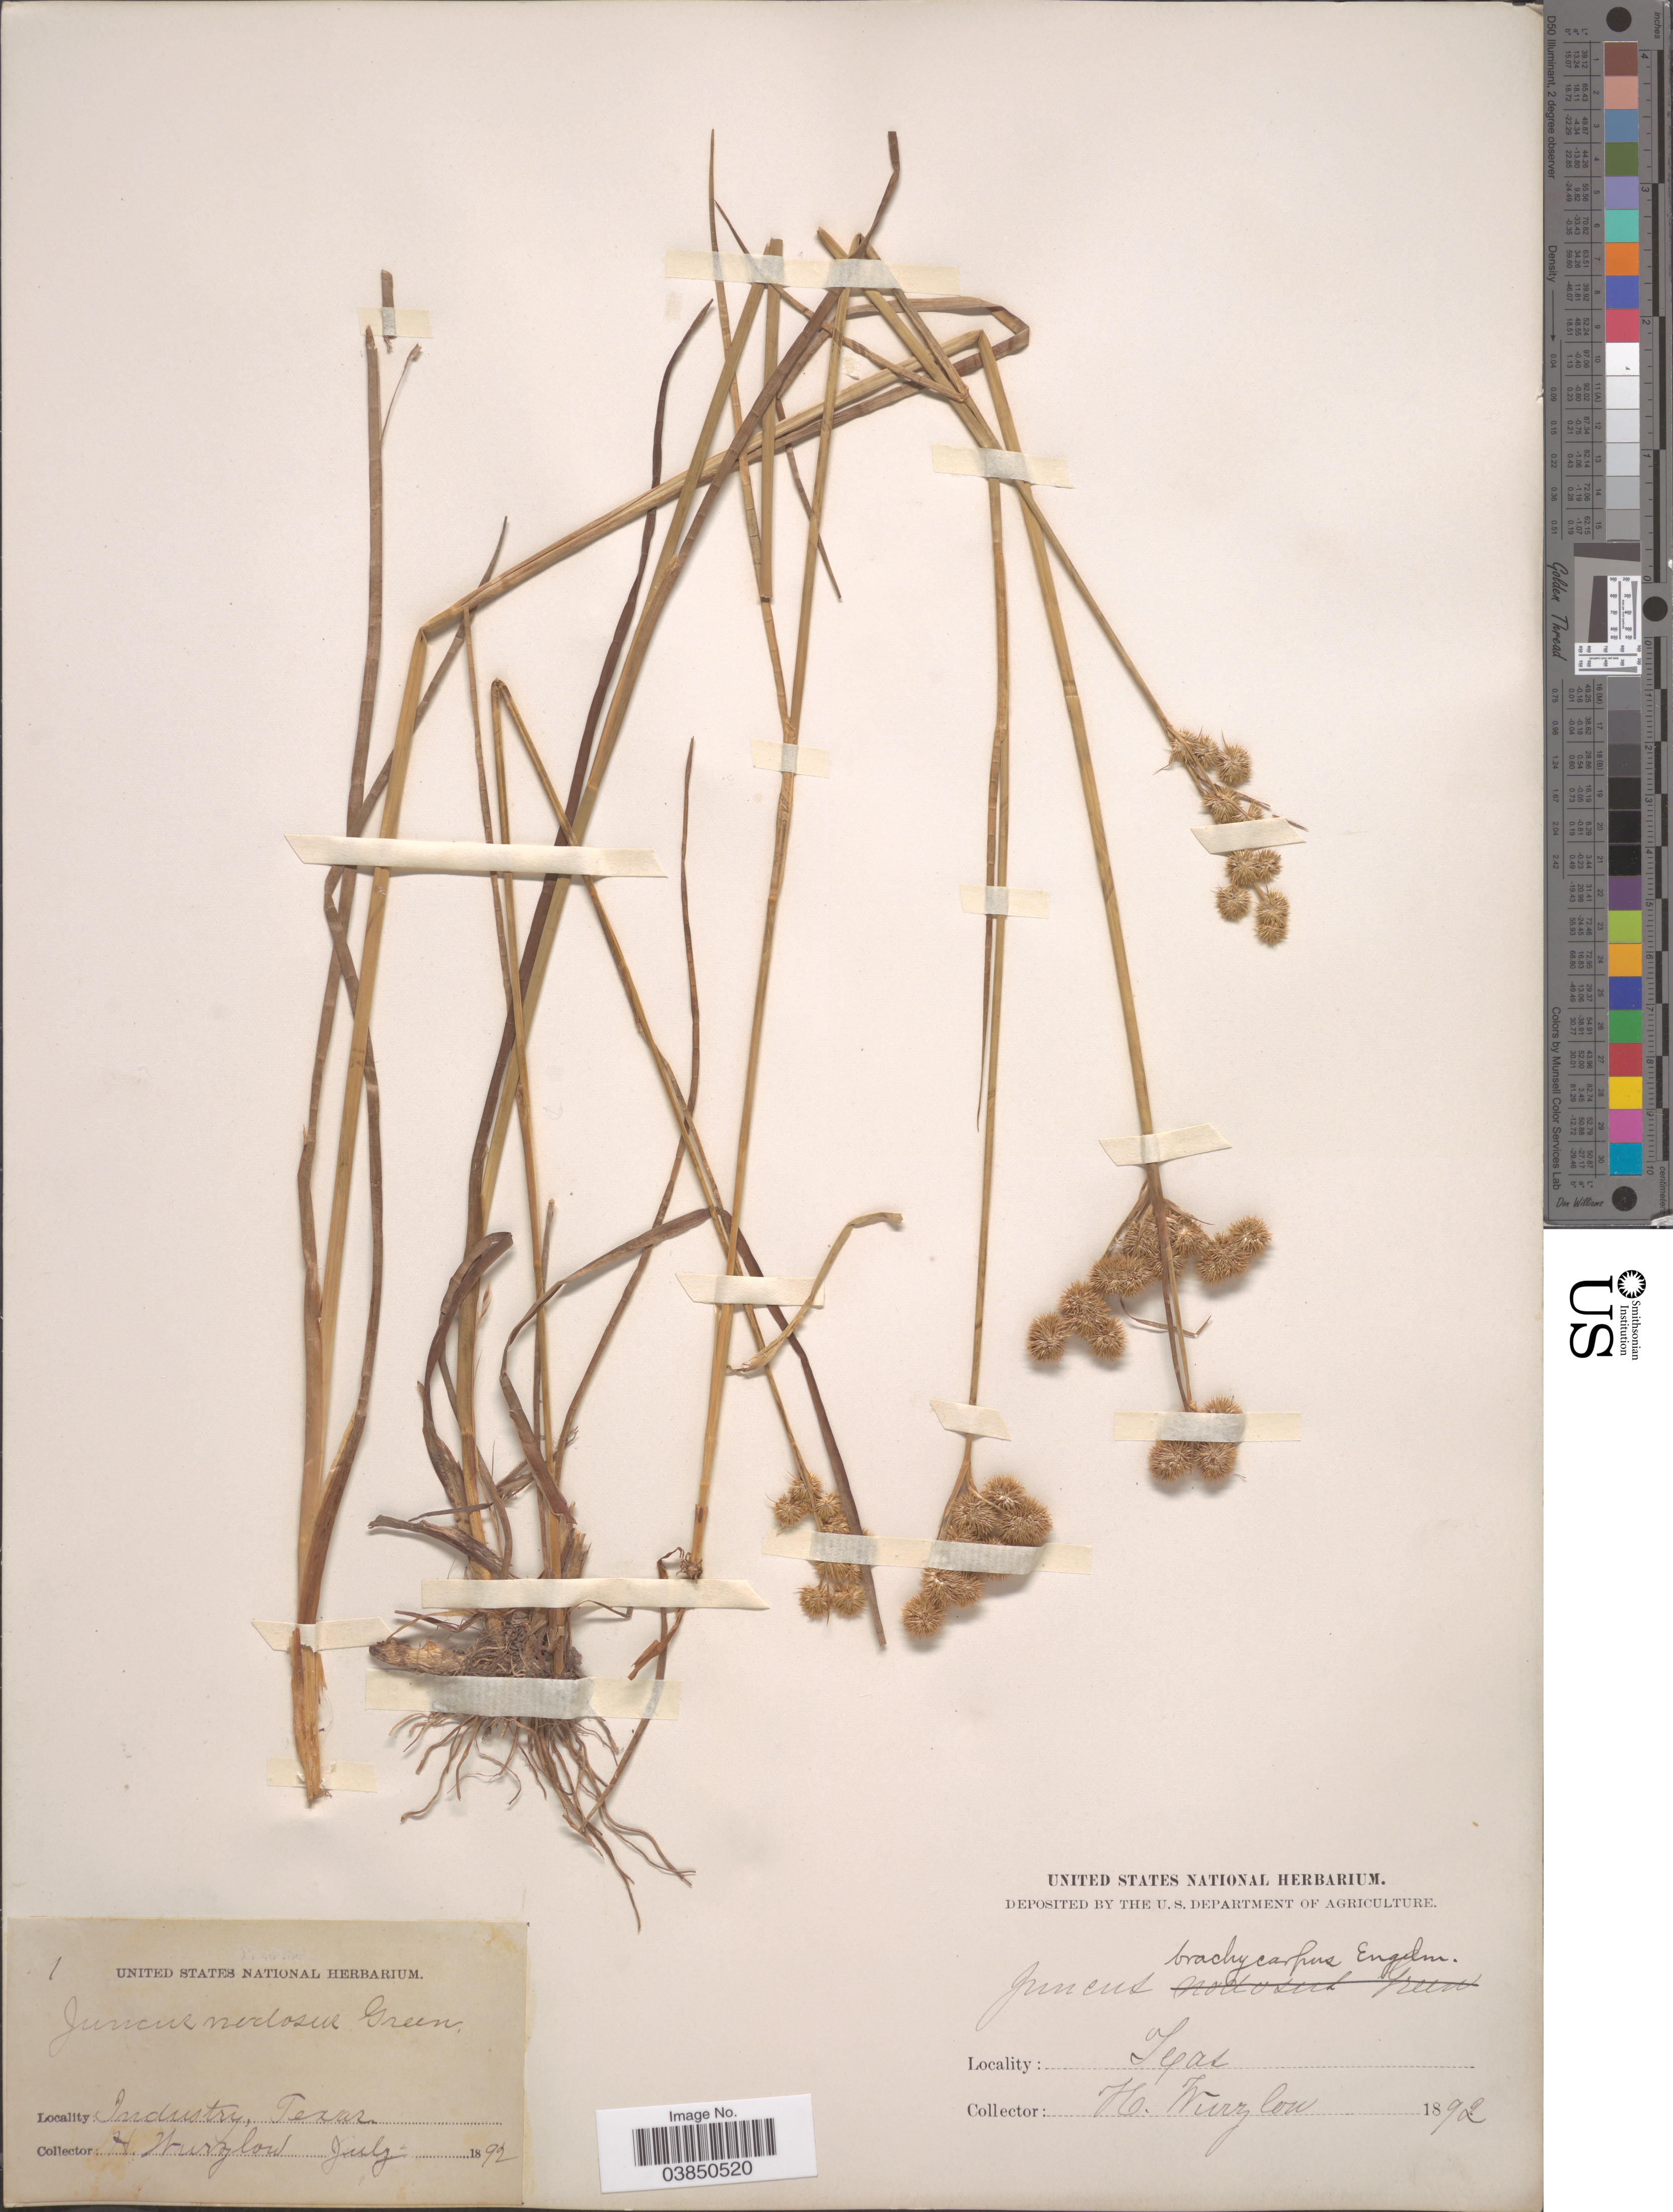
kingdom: Plantae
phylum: Tracheophyta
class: Liliopsida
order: Poales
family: Juncaceae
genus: Juncus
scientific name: Juncus brachycarpus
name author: Engelm.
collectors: H. Wurzlow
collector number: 1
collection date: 1892-07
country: United States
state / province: Texas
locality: Industry.